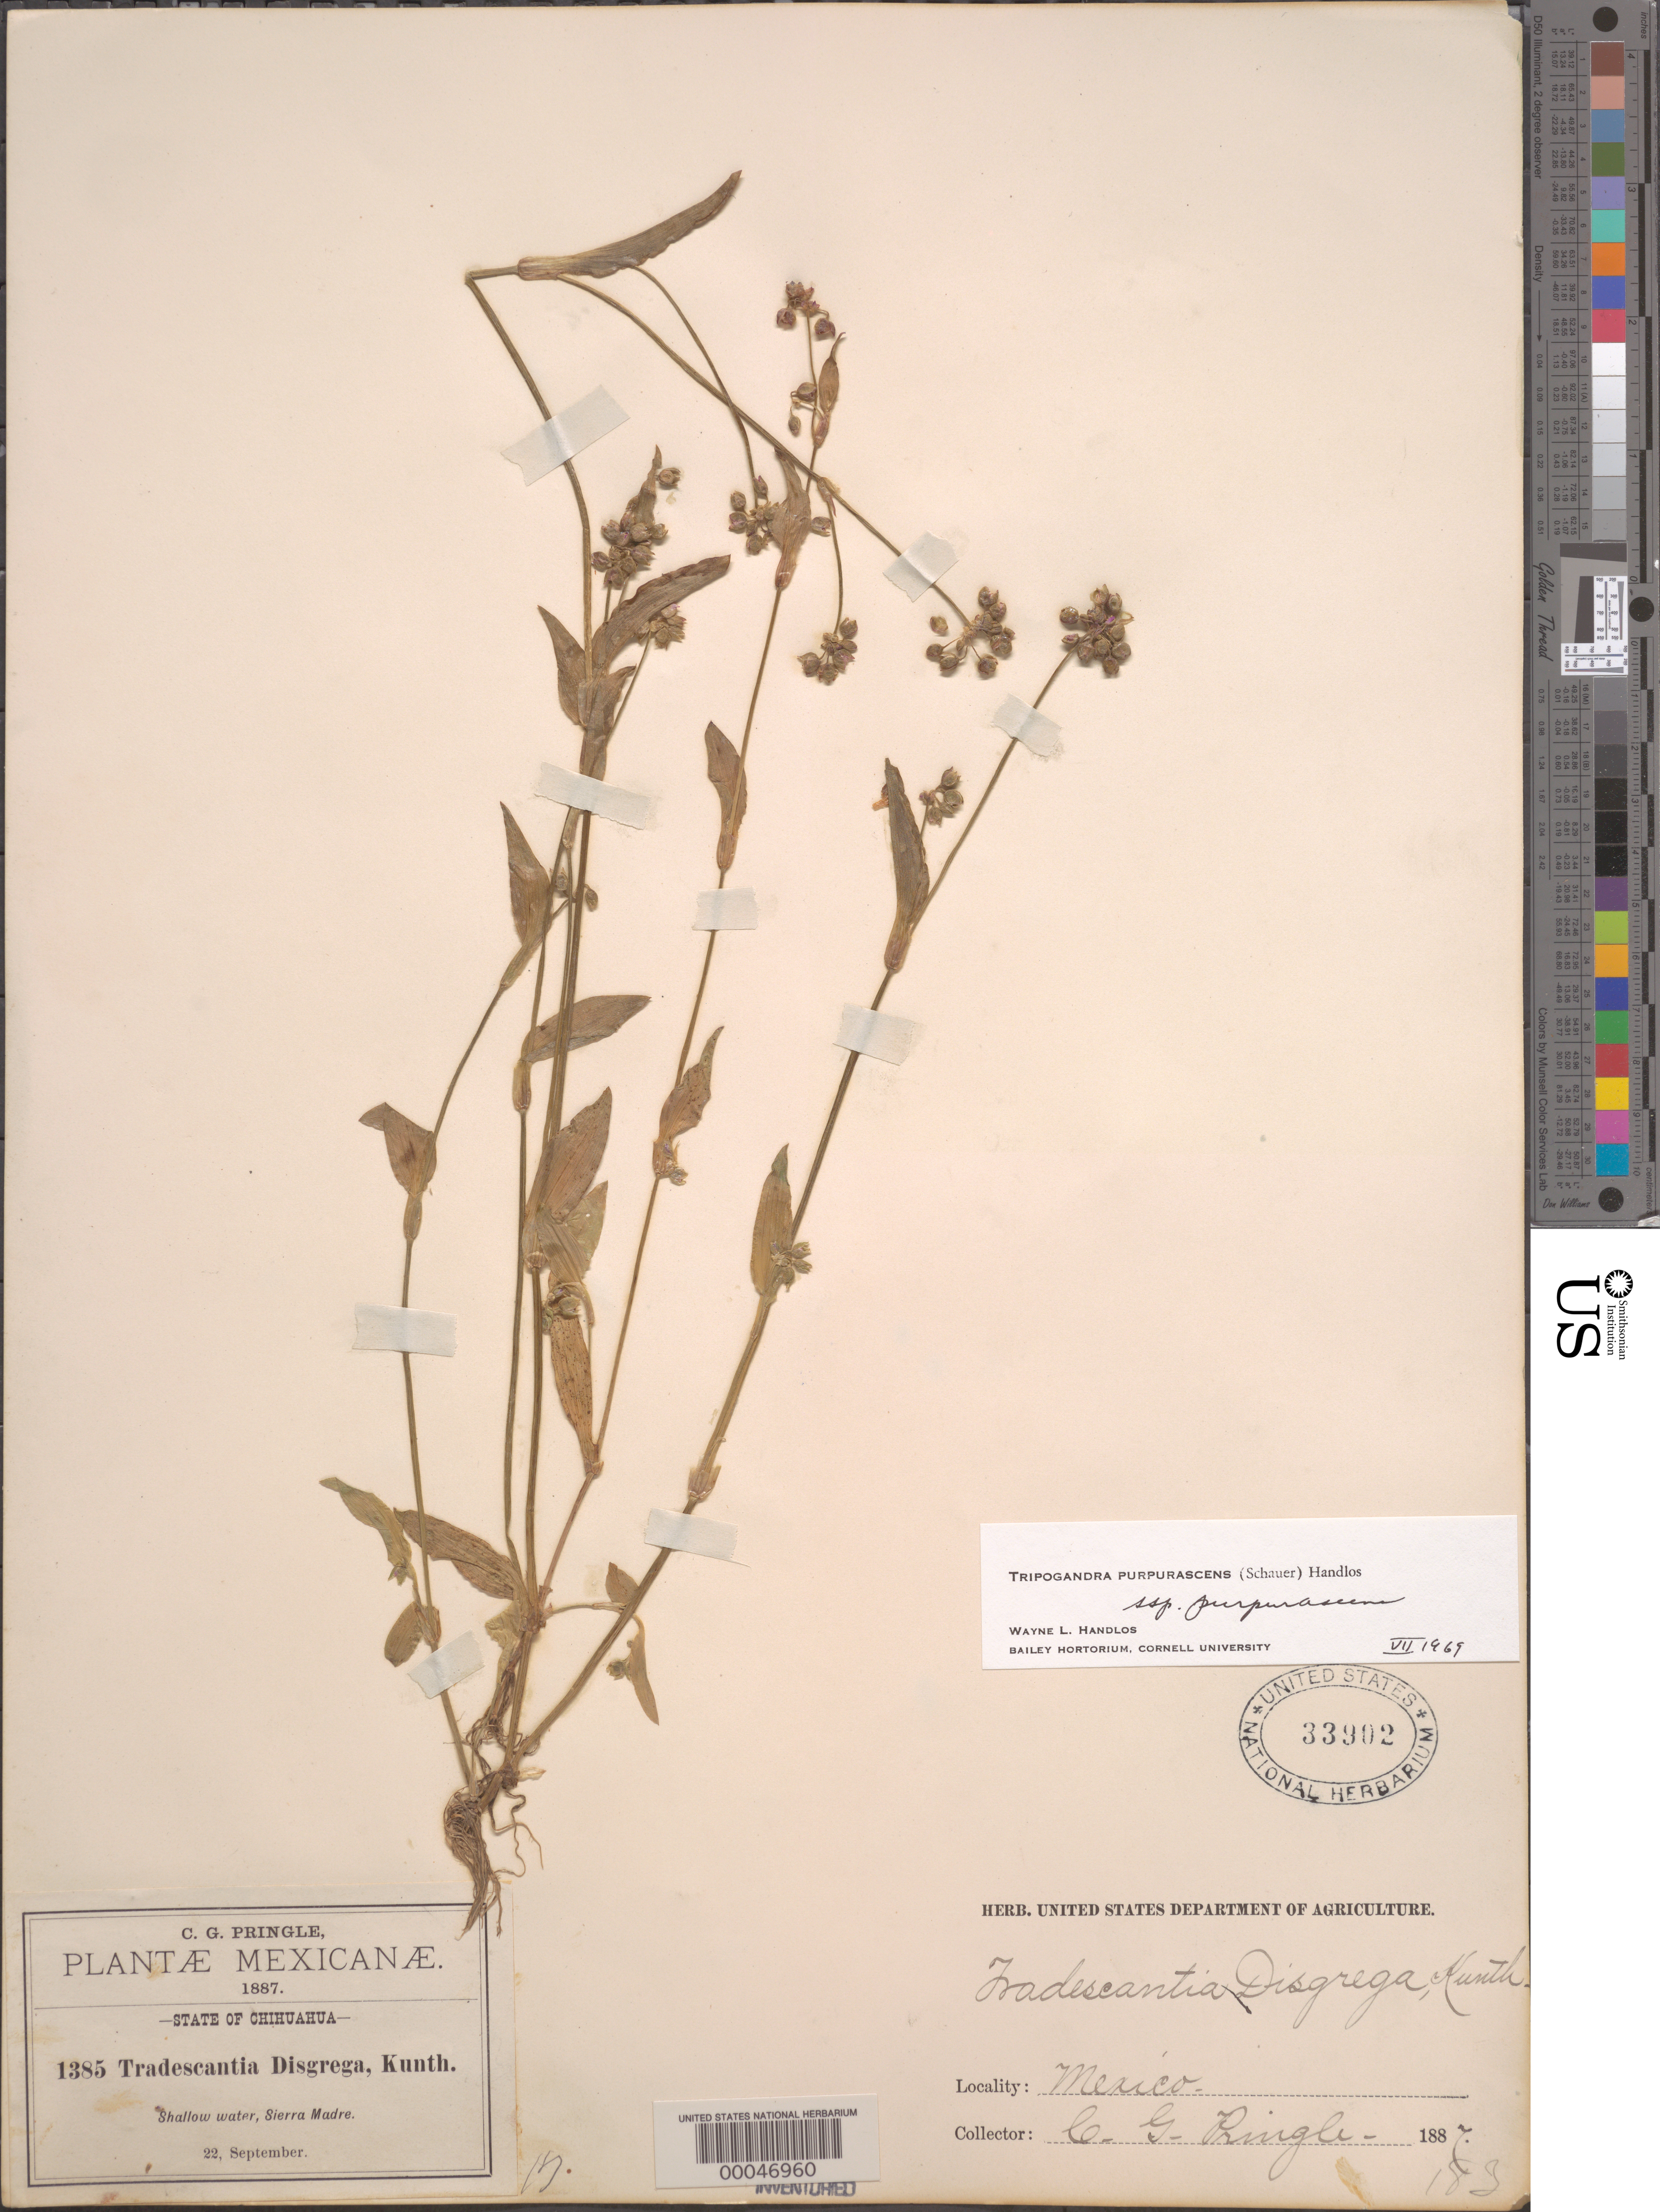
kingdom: Plantae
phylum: Tracheophyta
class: Liliopsida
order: Commelinales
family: Commelinaceae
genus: Tripogandra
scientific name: Tripogandra purpurascens subsp. purpurascens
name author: (S. Schauer) Handlos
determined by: Handlos, W. L.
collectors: C. G. Pringle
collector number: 1385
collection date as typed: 22 Sep 1887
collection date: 1887-09-22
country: Mexico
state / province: Chihuahua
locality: Sierra Madre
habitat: Shallow water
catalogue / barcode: US 33902